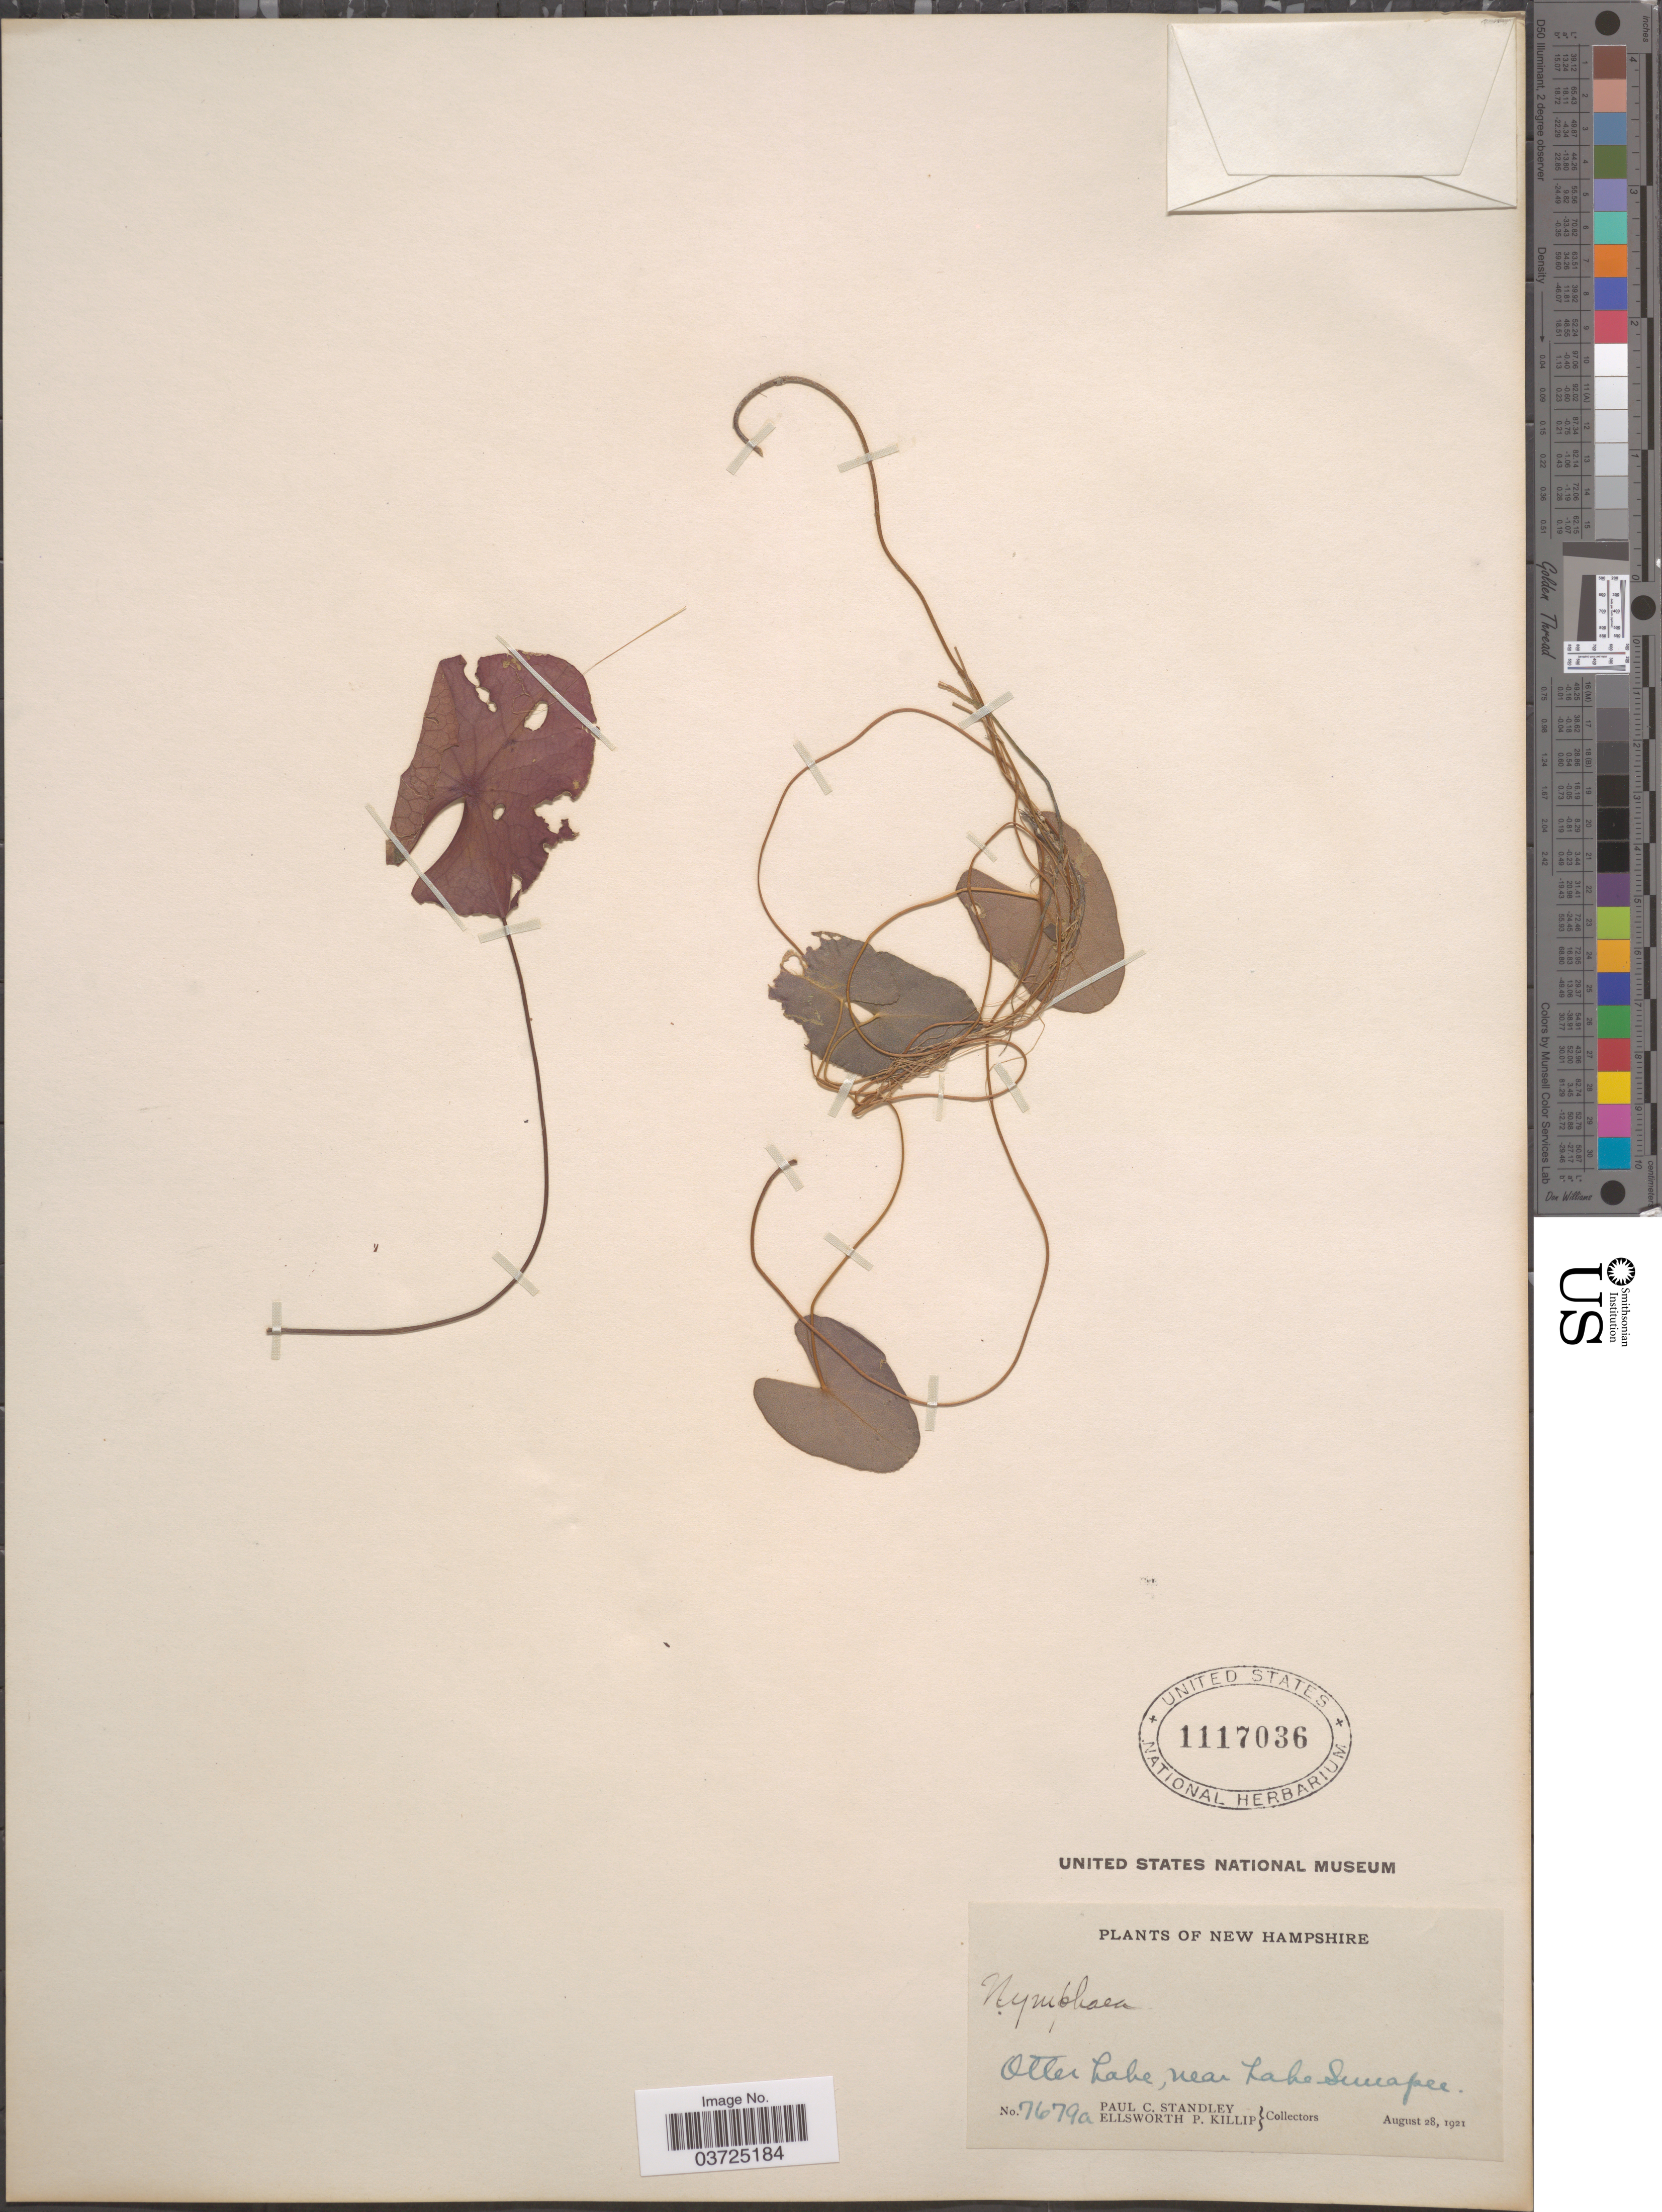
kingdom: Plantae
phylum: Tracheophyta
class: Magnoliopsida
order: Nymphaeales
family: Nymphaeaceae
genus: Nymphaea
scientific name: Nymphaea sp.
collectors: P. C. Standley & E. P. Killip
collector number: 7679a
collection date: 1921-08-28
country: United States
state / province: New Hampshire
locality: Otter Lake, near Lake Sunapee.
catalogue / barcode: US 1117036